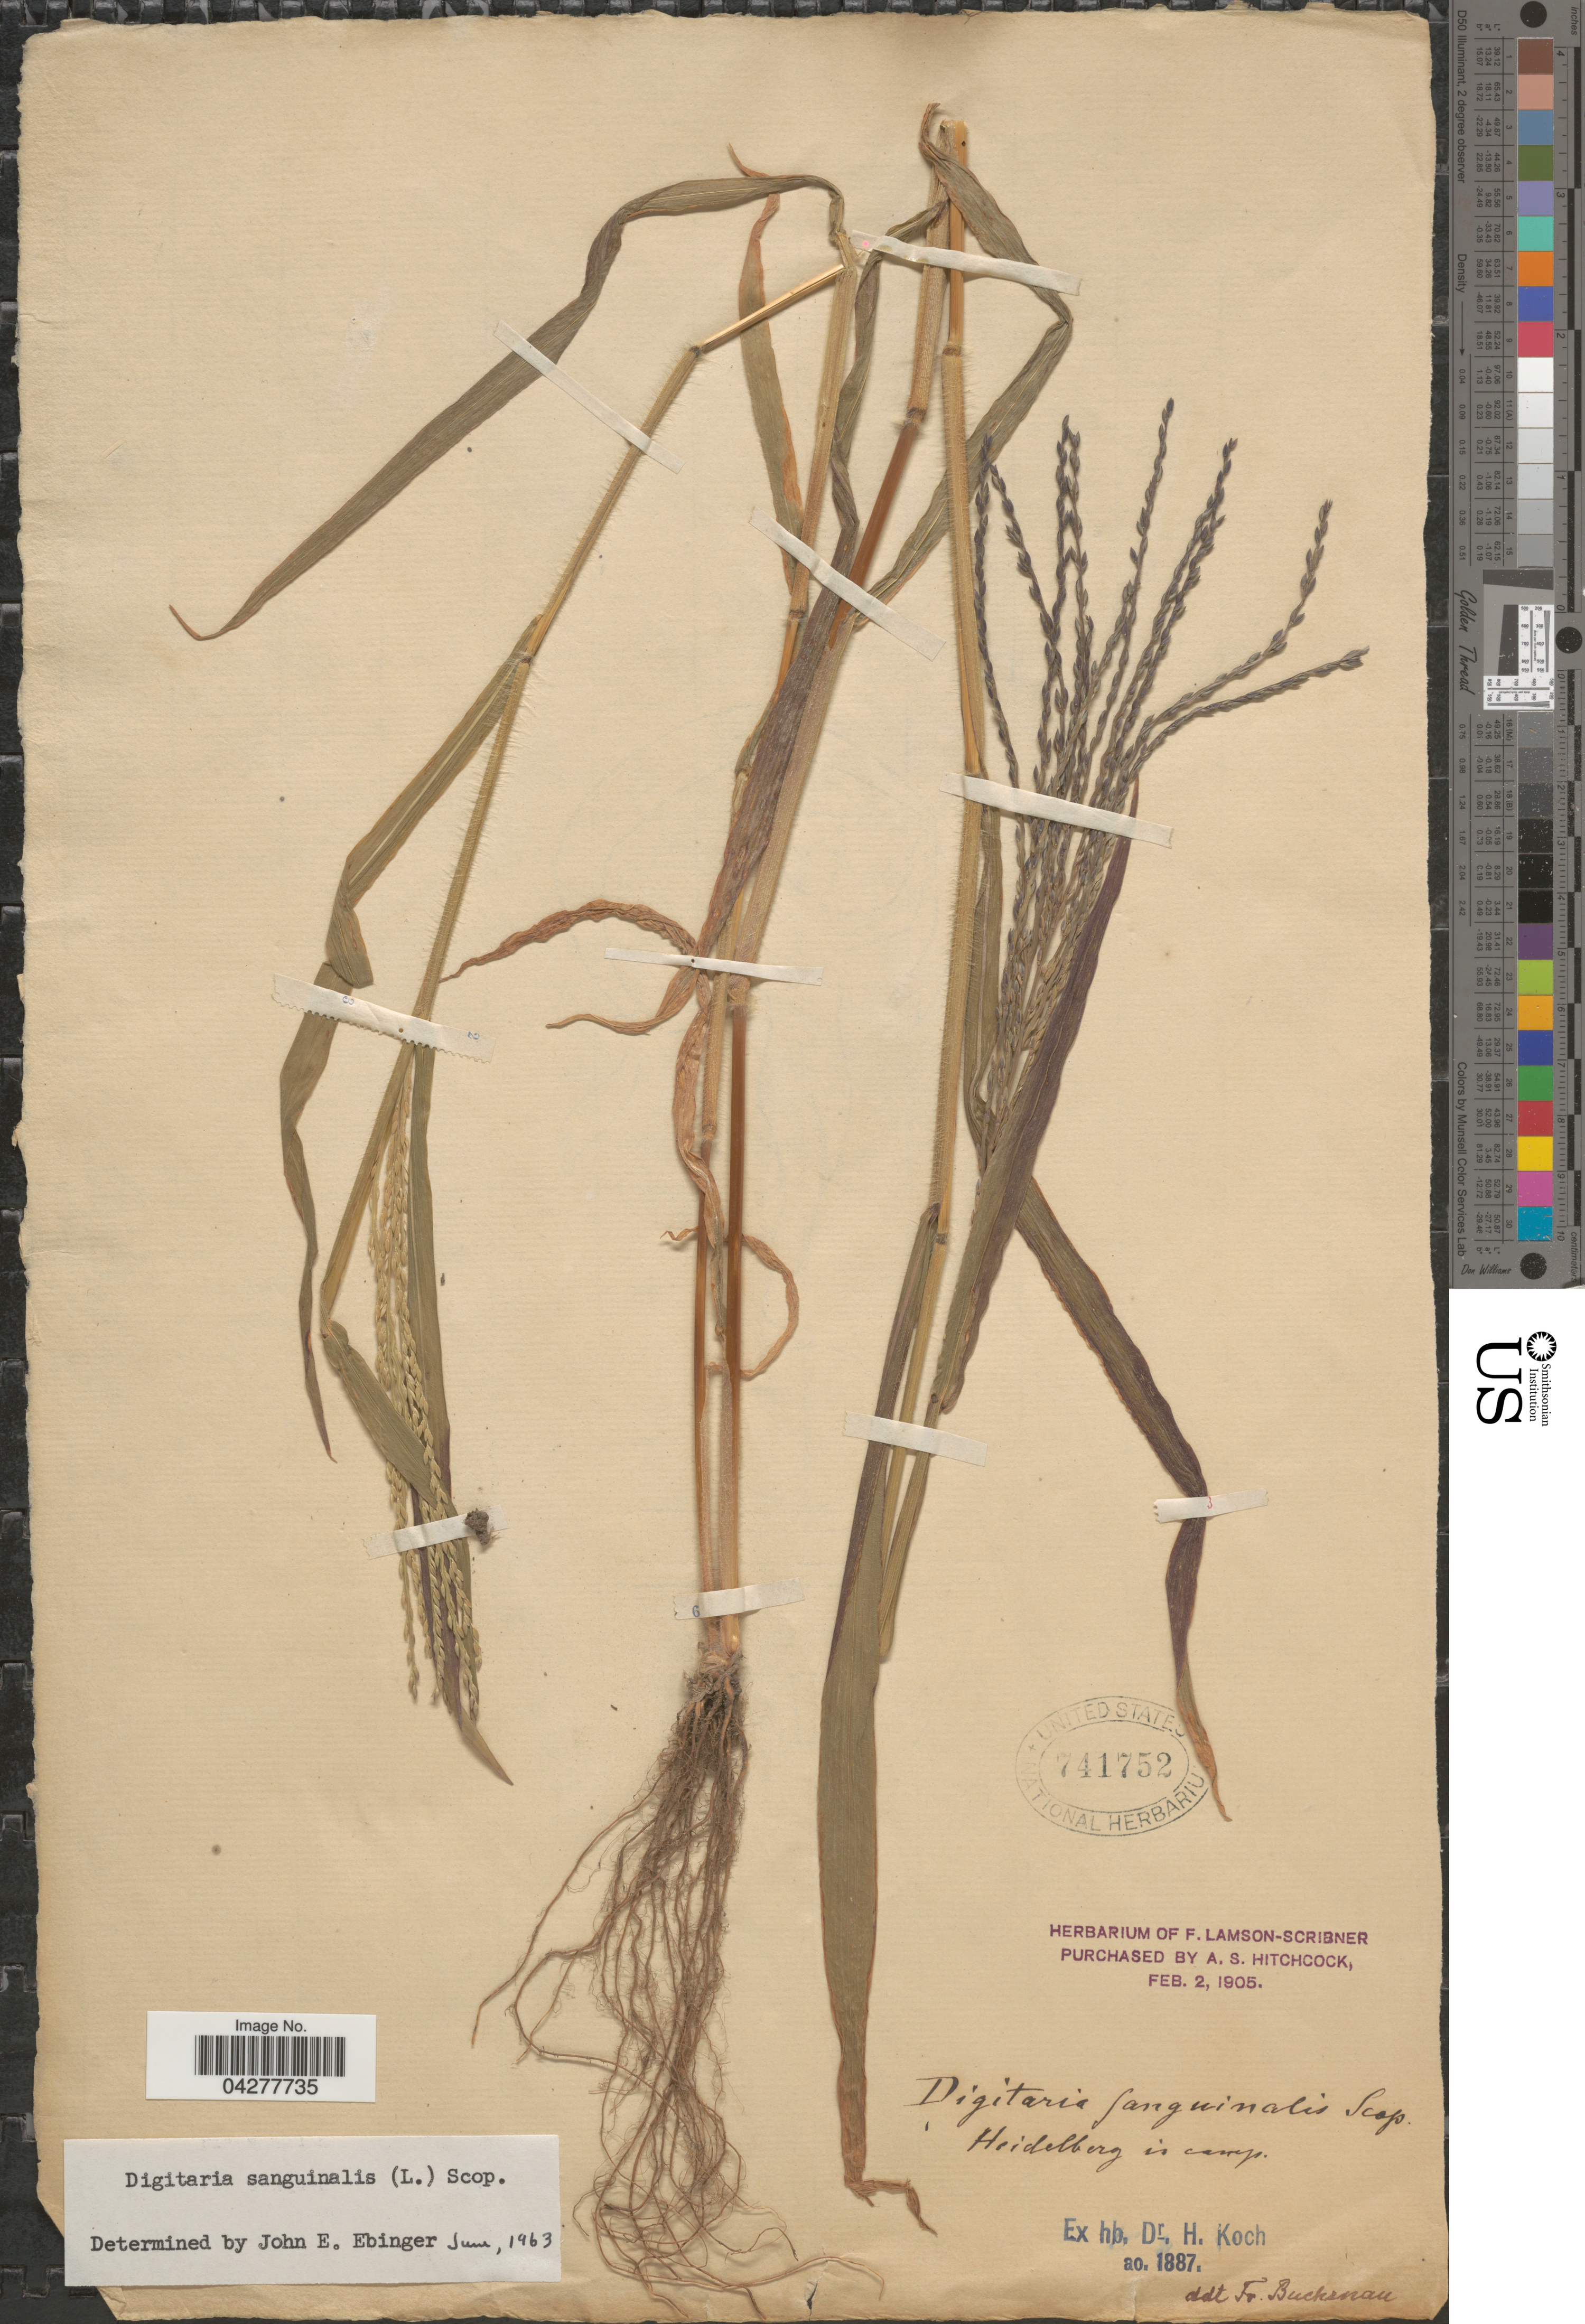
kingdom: Plantae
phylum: Tracheophyta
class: Liliopsida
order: Poales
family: Poaceae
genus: Digitaria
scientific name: Digitaria sanguinalis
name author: (L.) Scop.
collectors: Ex herb. Dr. H. Koch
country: Germany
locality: Heidelberg in camp.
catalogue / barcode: US 741752